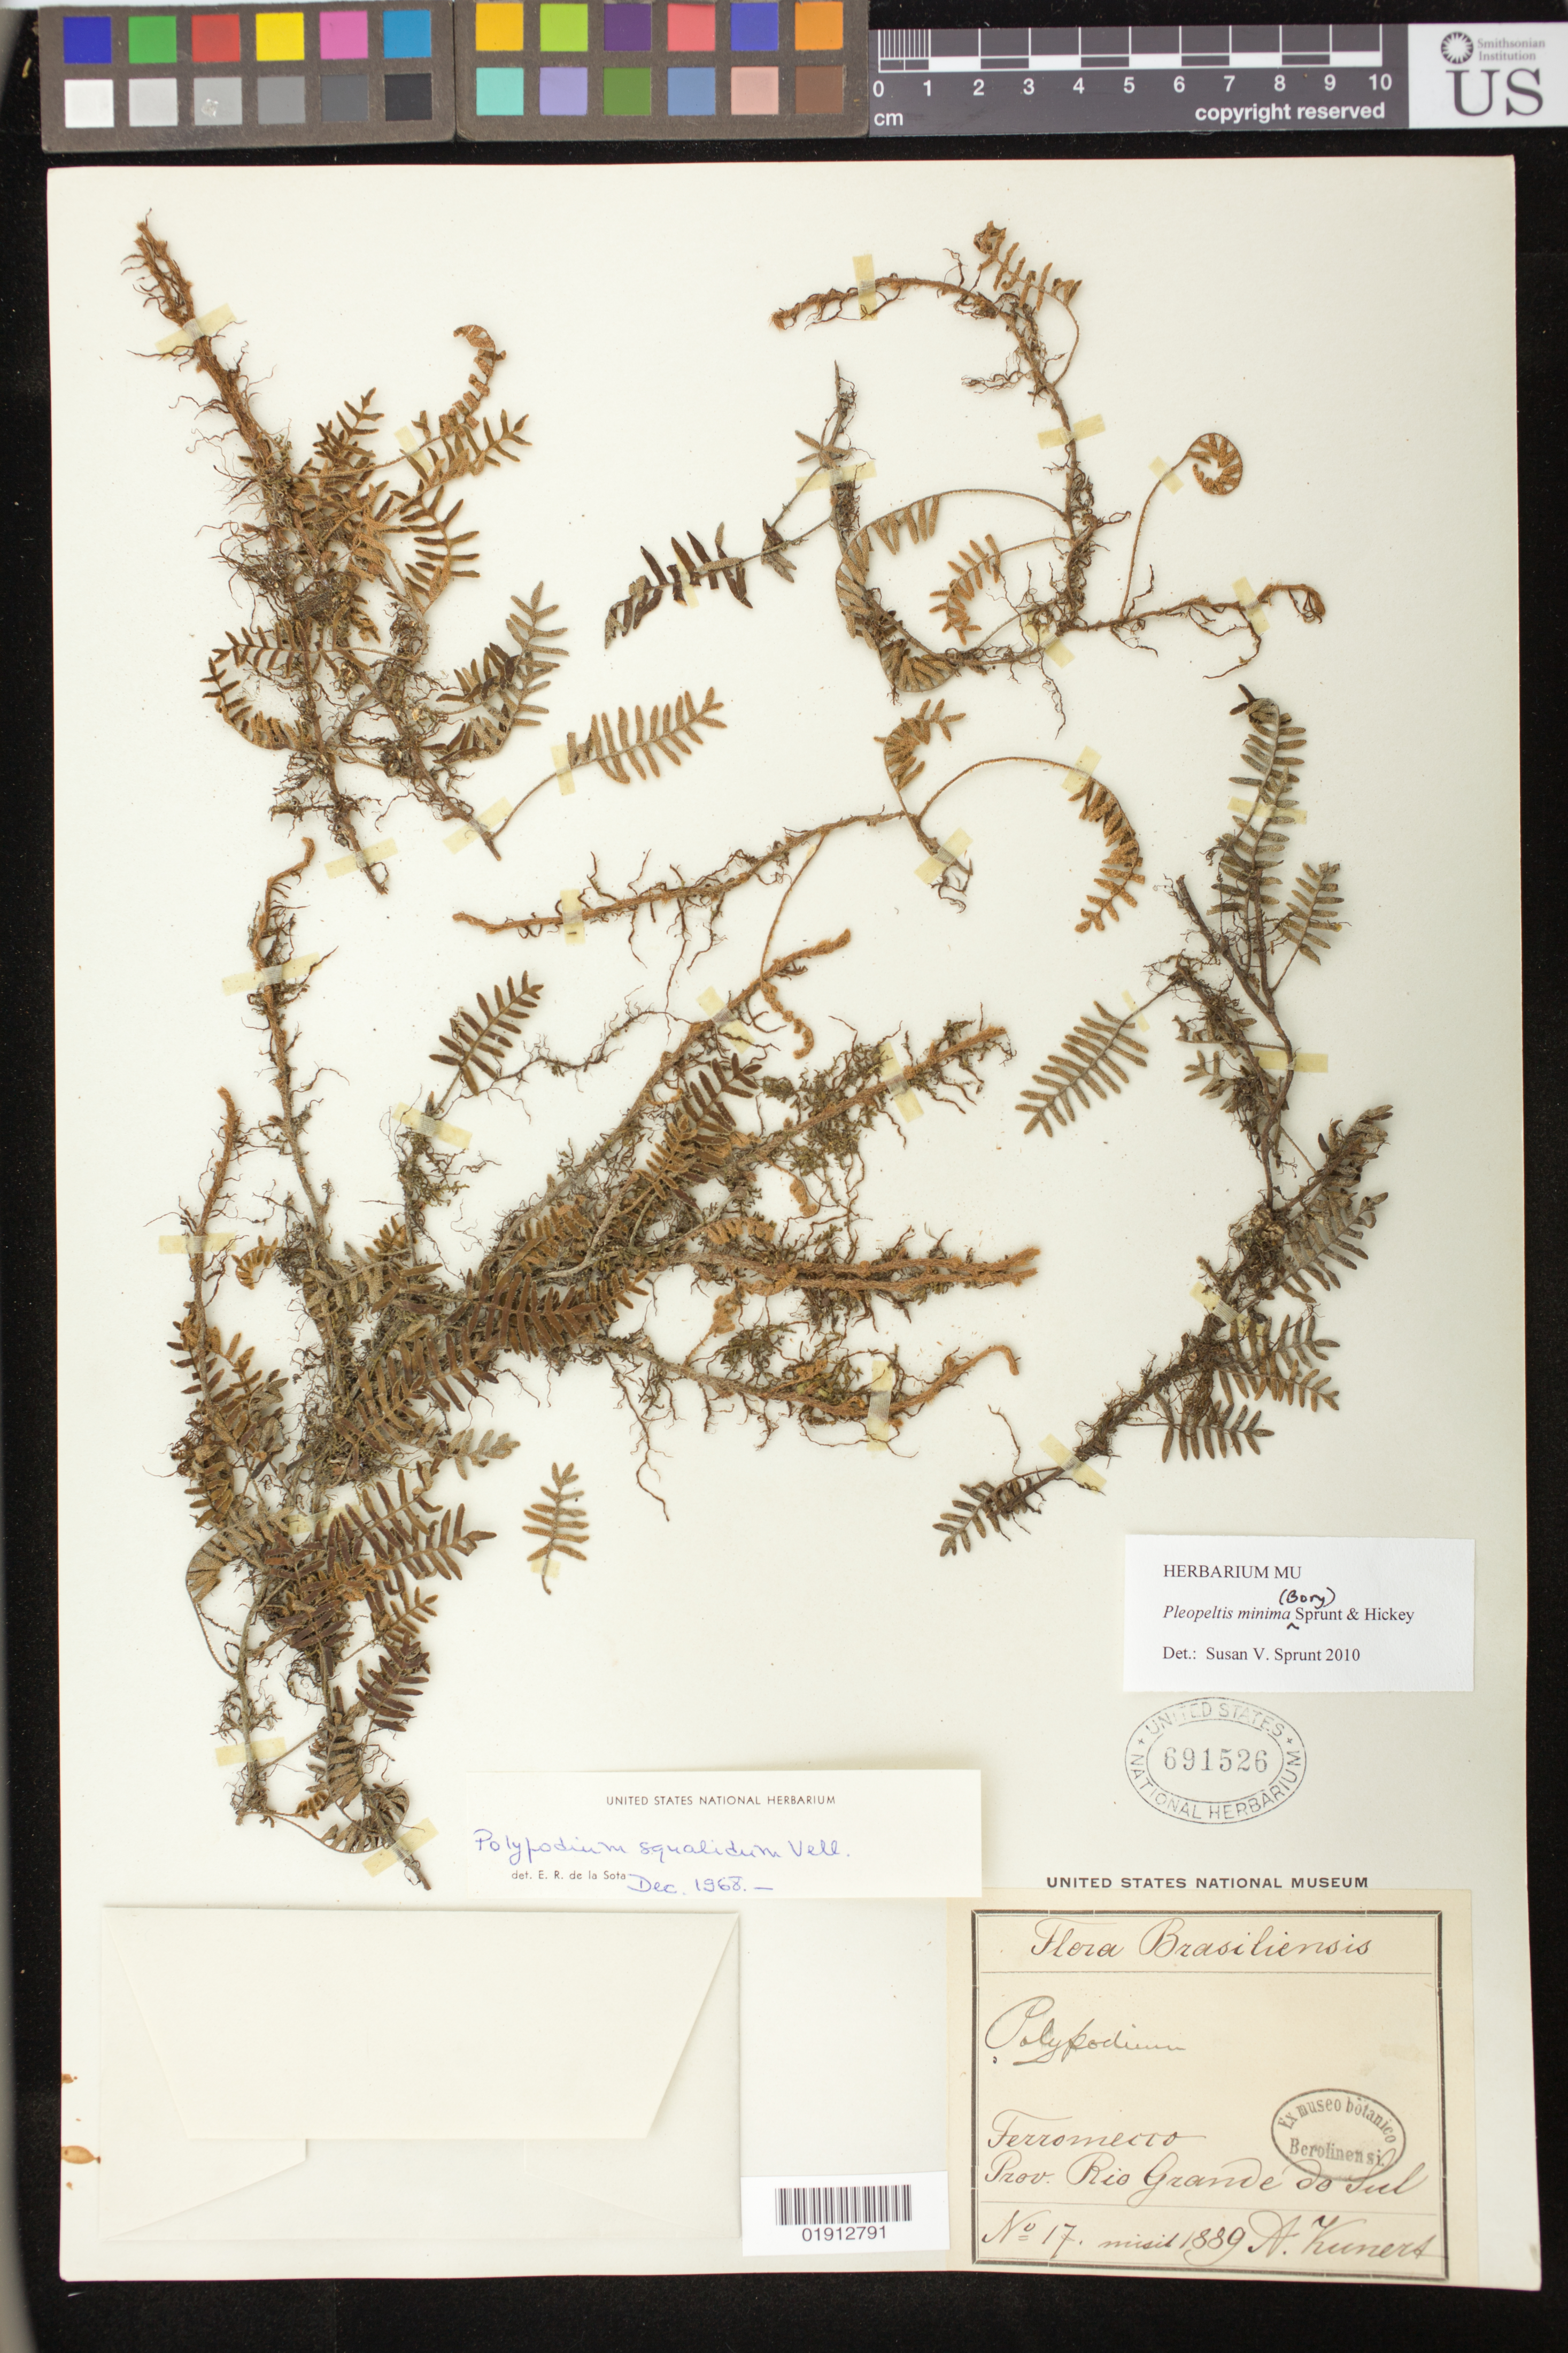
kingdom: Plantae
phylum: Tracheophyta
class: Polypodiopsida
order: Polypodiales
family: Polypodiaceae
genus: Pleopeltis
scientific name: Pleopeltis minima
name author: (Bory) J. Prado & R. Y. Hirai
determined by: Sprunt, S. V.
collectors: A. Kunert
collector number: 17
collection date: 1889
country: Brazil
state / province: Rio Grande do Sul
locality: Ferromecco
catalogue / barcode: US 691526